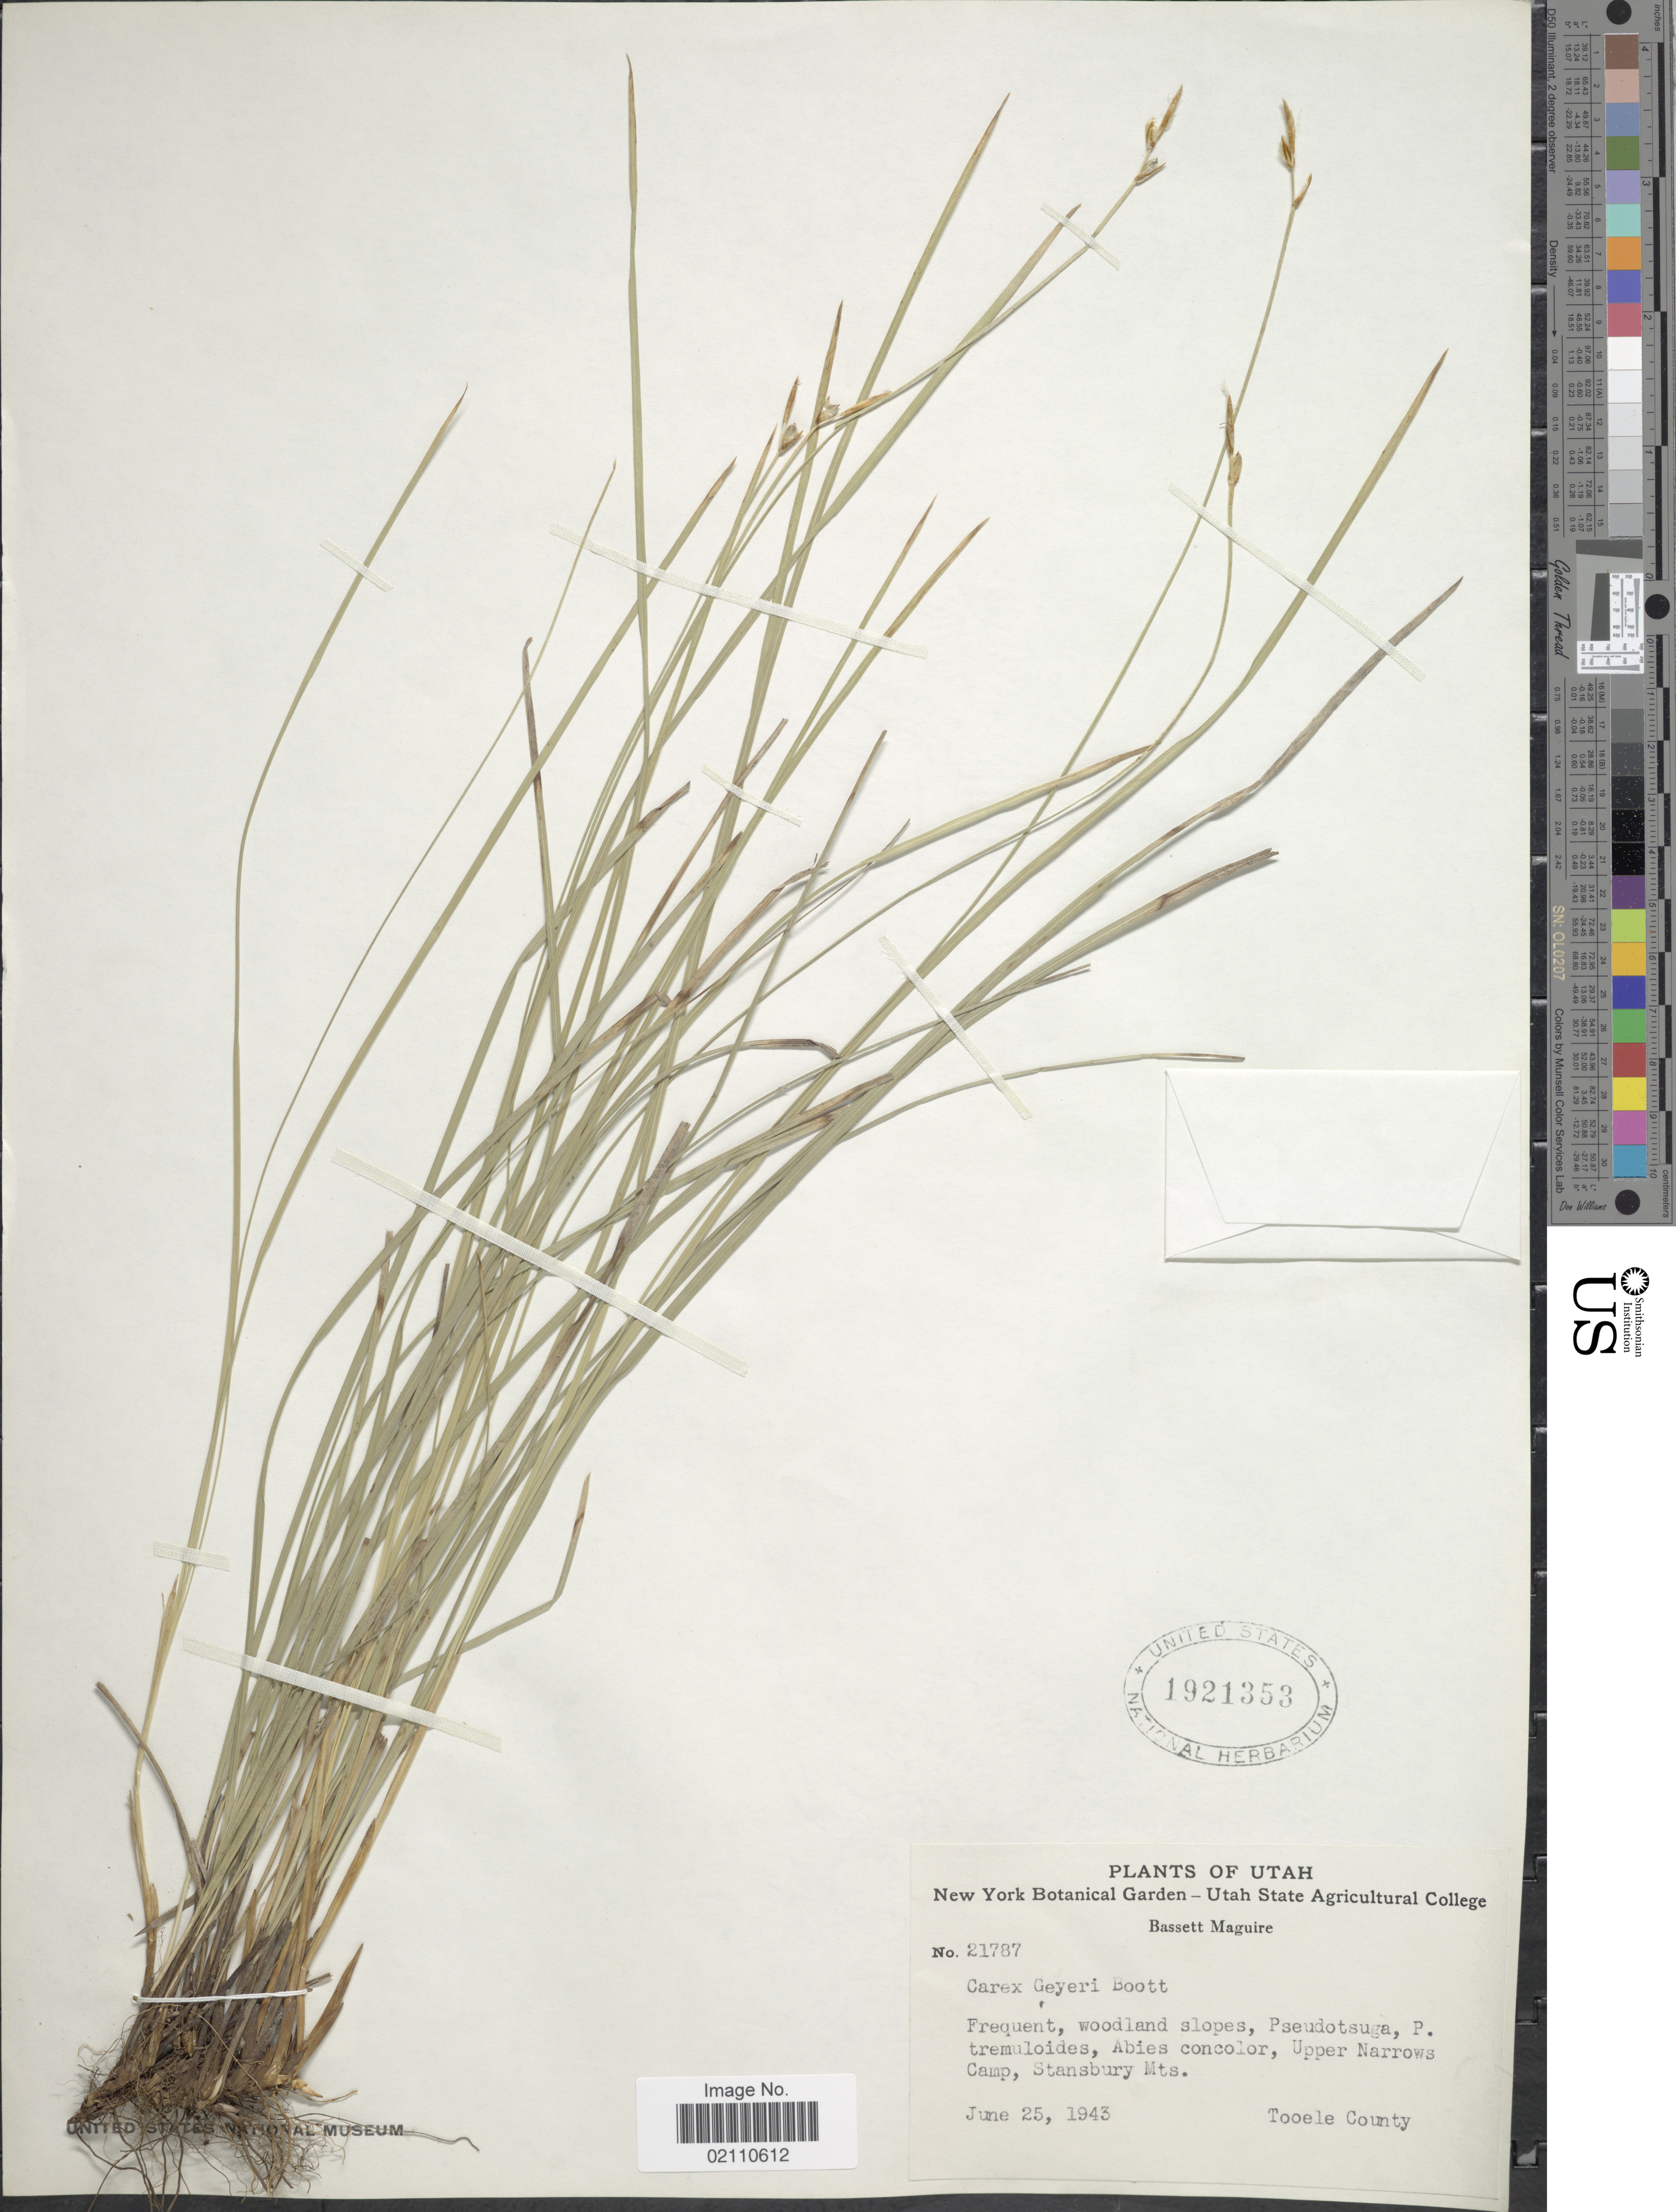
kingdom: Plantae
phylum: Tracheophyta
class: Liliopsida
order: Poales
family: Cyperaceae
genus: Carex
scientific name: Carex geyeri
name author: Boott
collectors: B. Maguire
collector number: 21787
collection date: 1943-06-25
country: United States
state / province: Utah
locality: Abies concolor, Upper Narrows Camp, Stansbury Mts, Tooele County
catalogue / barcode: US 1921353